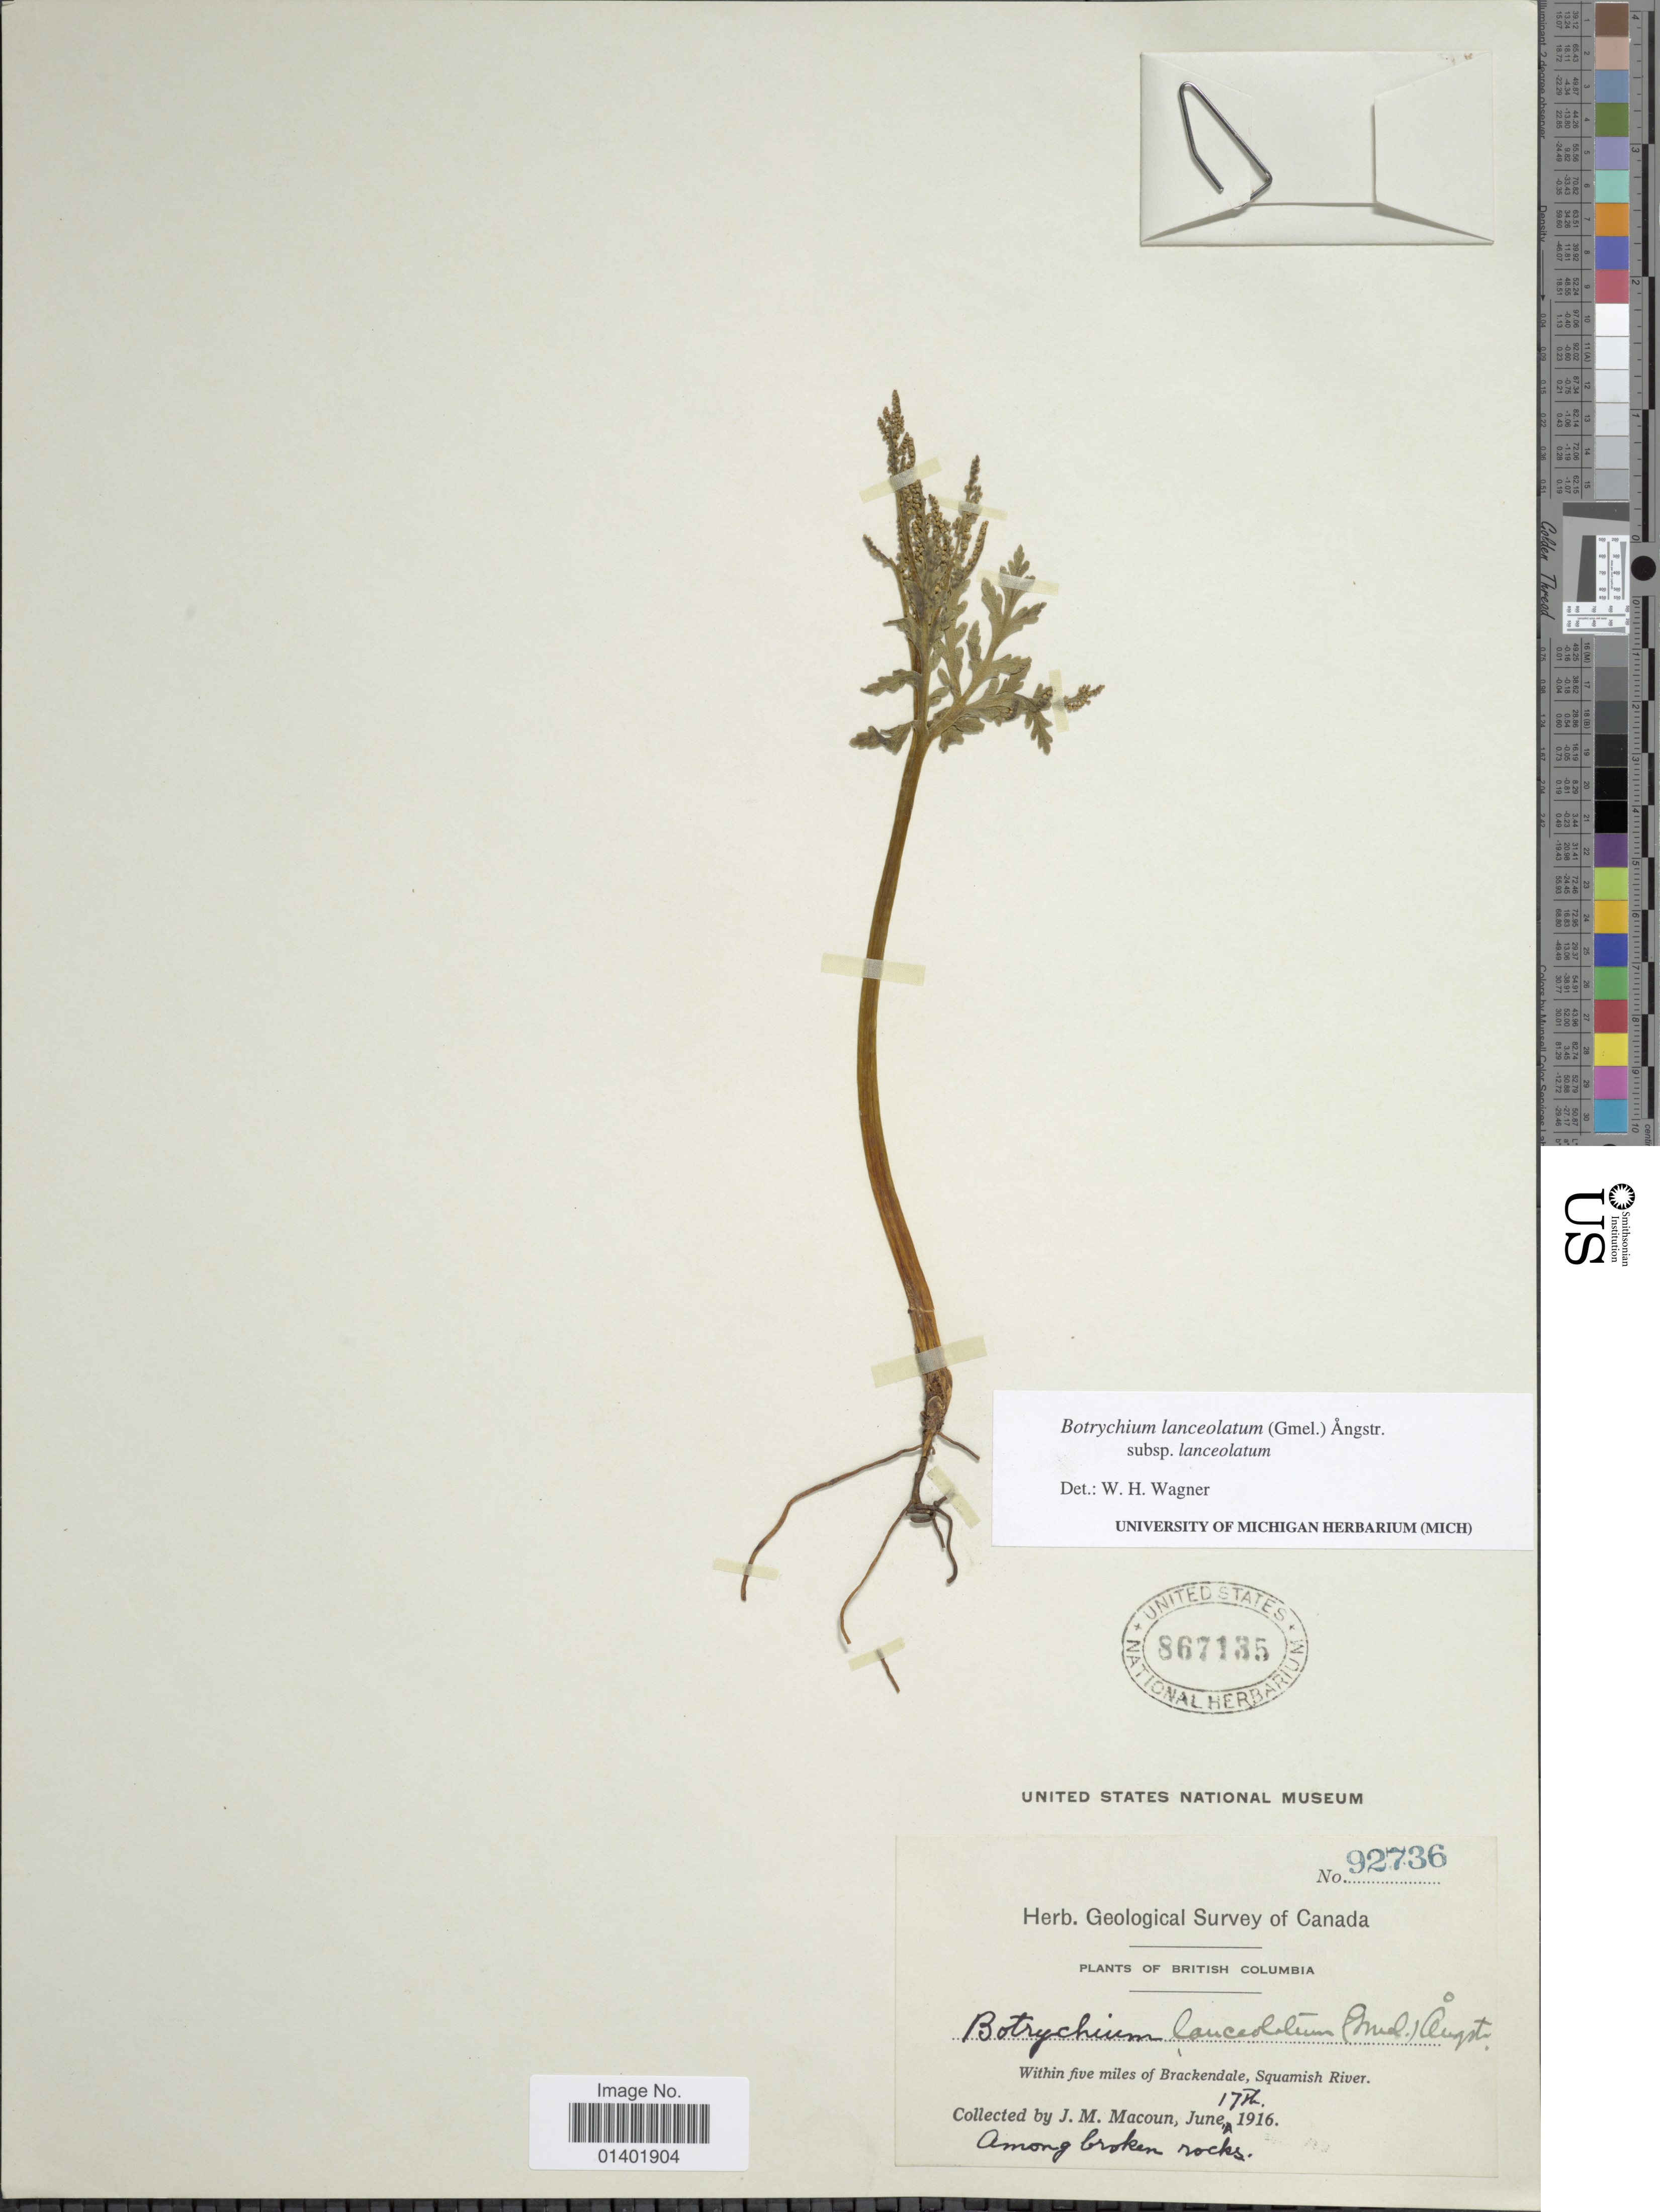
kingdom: Plantae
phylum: Tracheophyta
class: Polypodiopsida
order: Ophioglossales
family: Ophioglossaceae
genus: Botrychium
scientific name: Botrychium lanceolatum subsp. lanceolatum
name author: (S.G. Gmel.) Ångstr.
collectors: J. M. Macoun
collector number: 92736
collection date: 1916-06-17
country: Canada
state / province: British Columbia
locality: Within five miles of Brackendale, Sqaumish River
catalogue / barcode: US 867135